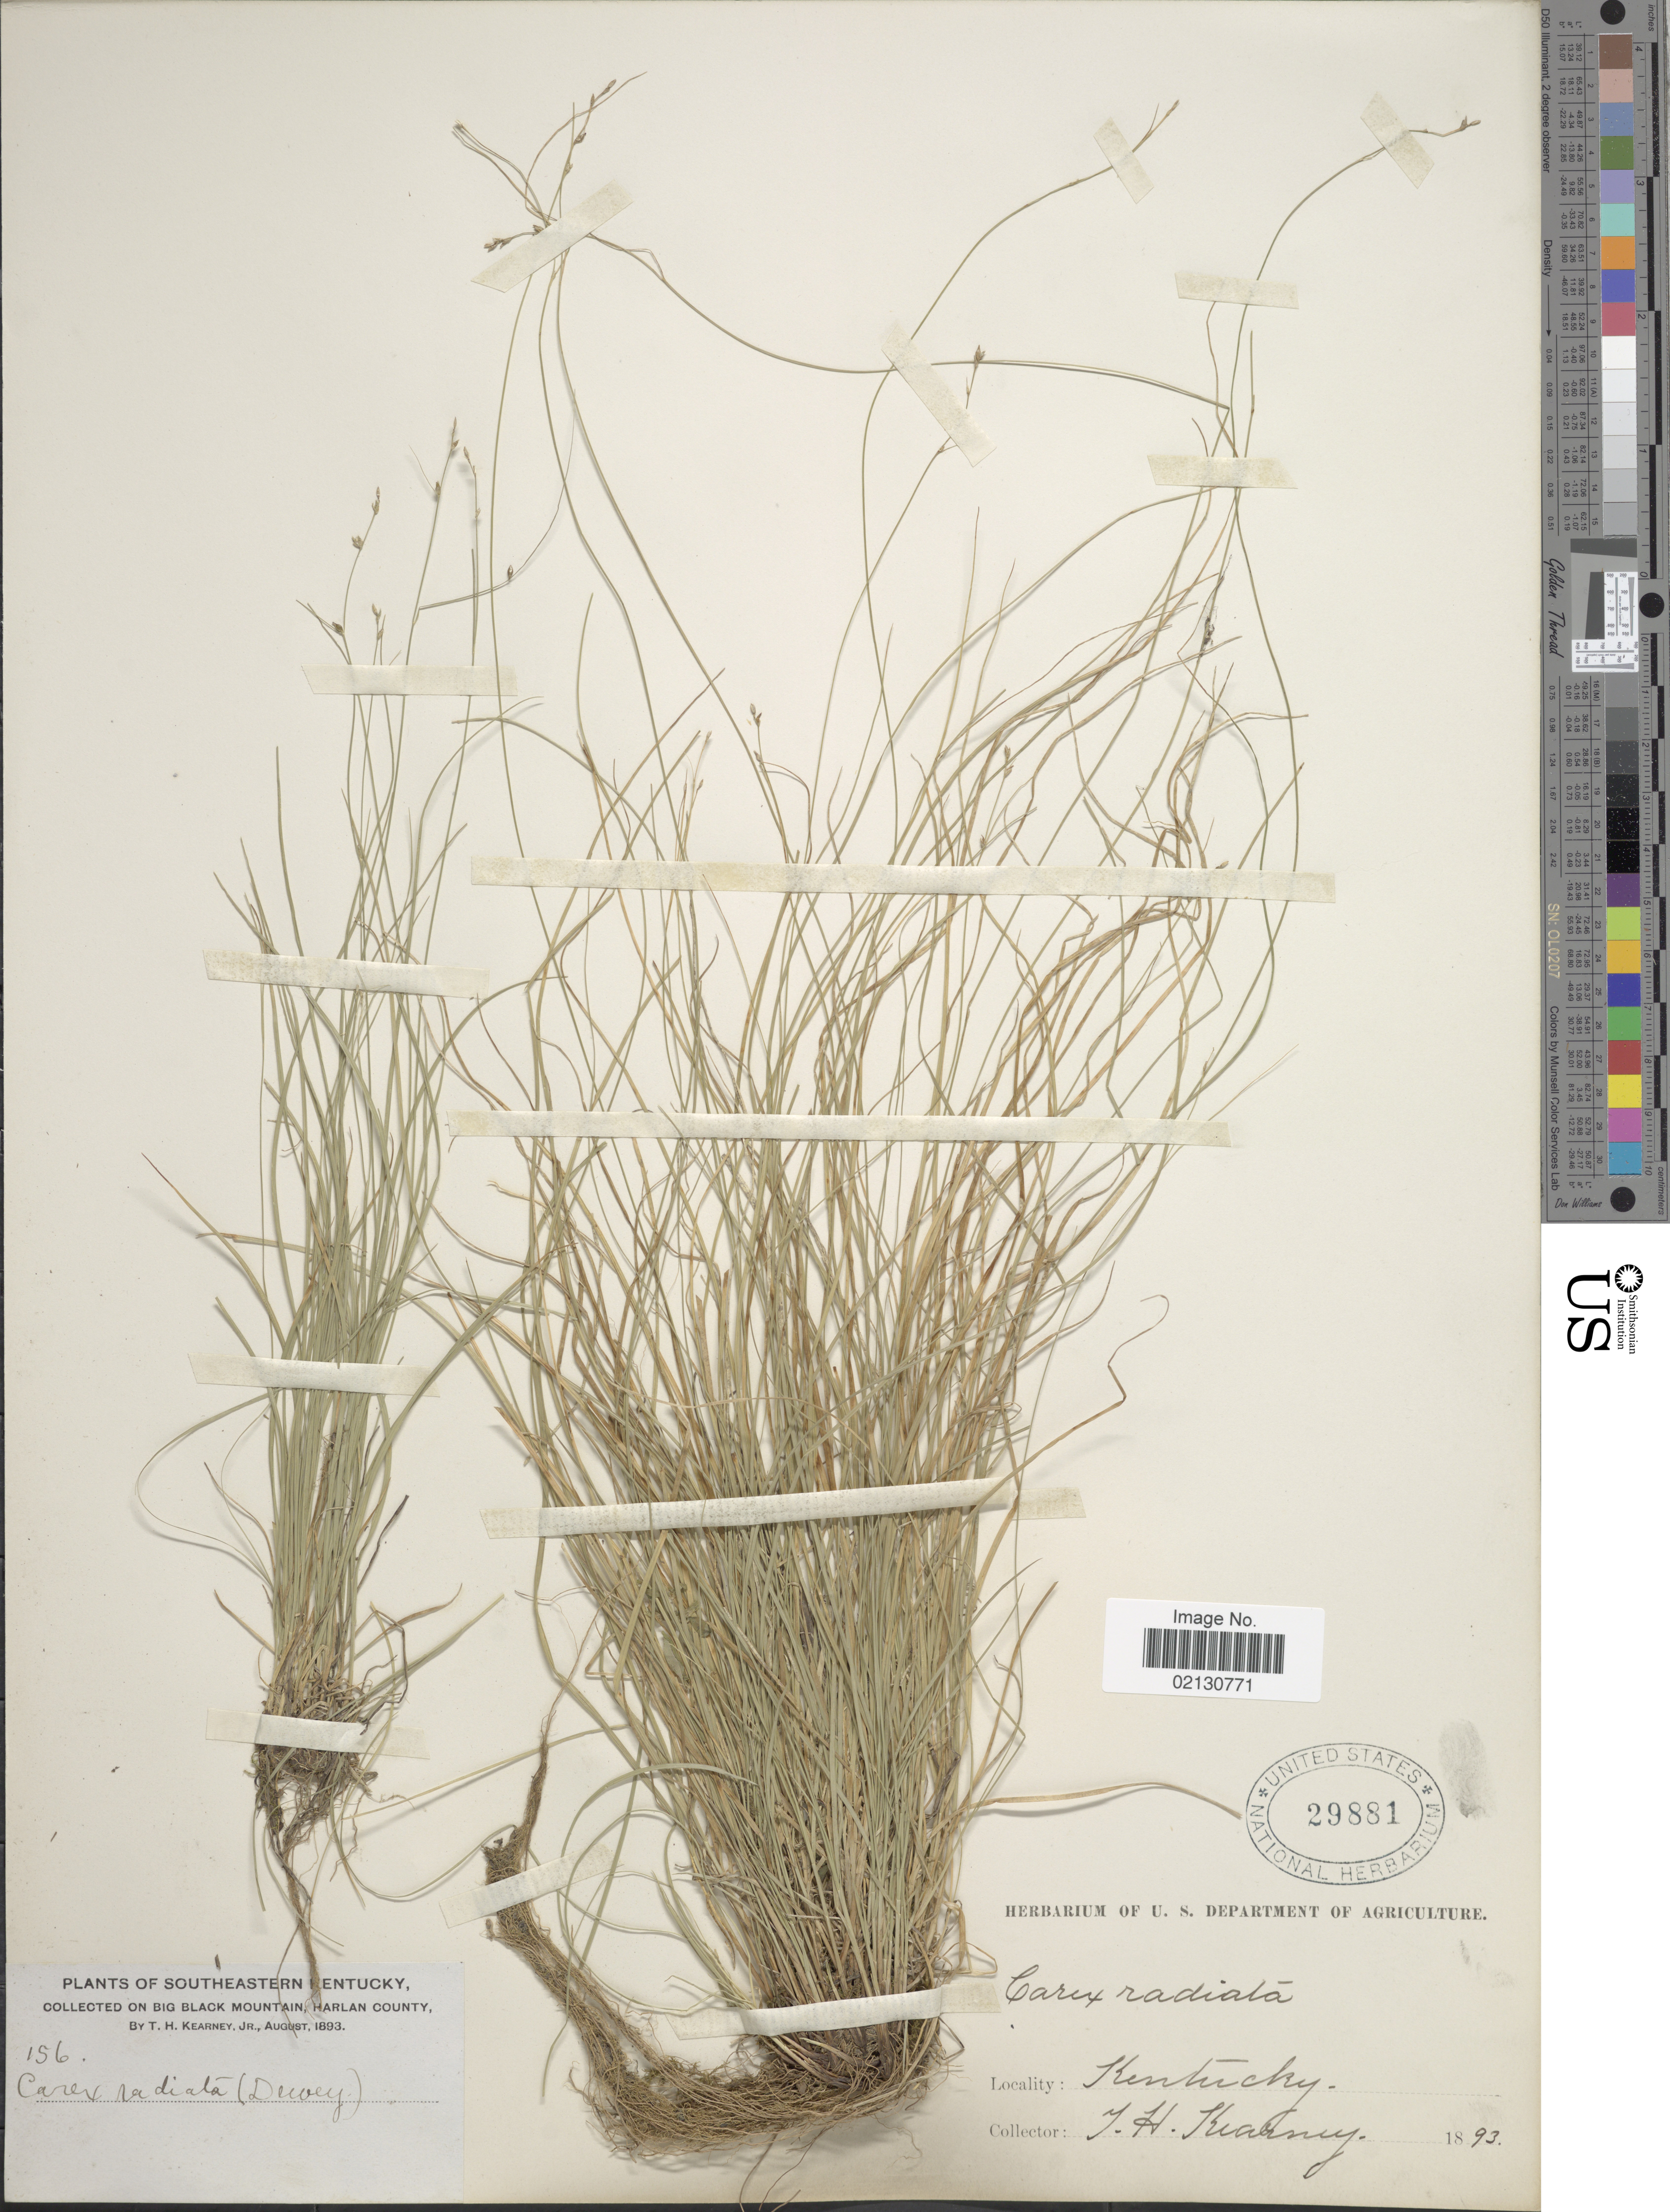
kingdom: Plantae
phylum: Tracheophyta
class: Liliopsida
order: Poales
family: Cyperaceae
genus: Carex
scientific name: Carex radiata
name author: (Wahlenb.) Small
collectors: T. H. Kearney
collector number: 156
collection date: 1893-08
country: United States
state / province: Kentucky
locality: Southeastern Kentucky. Big Black Mountain, Harlan County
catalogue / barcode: US 29881